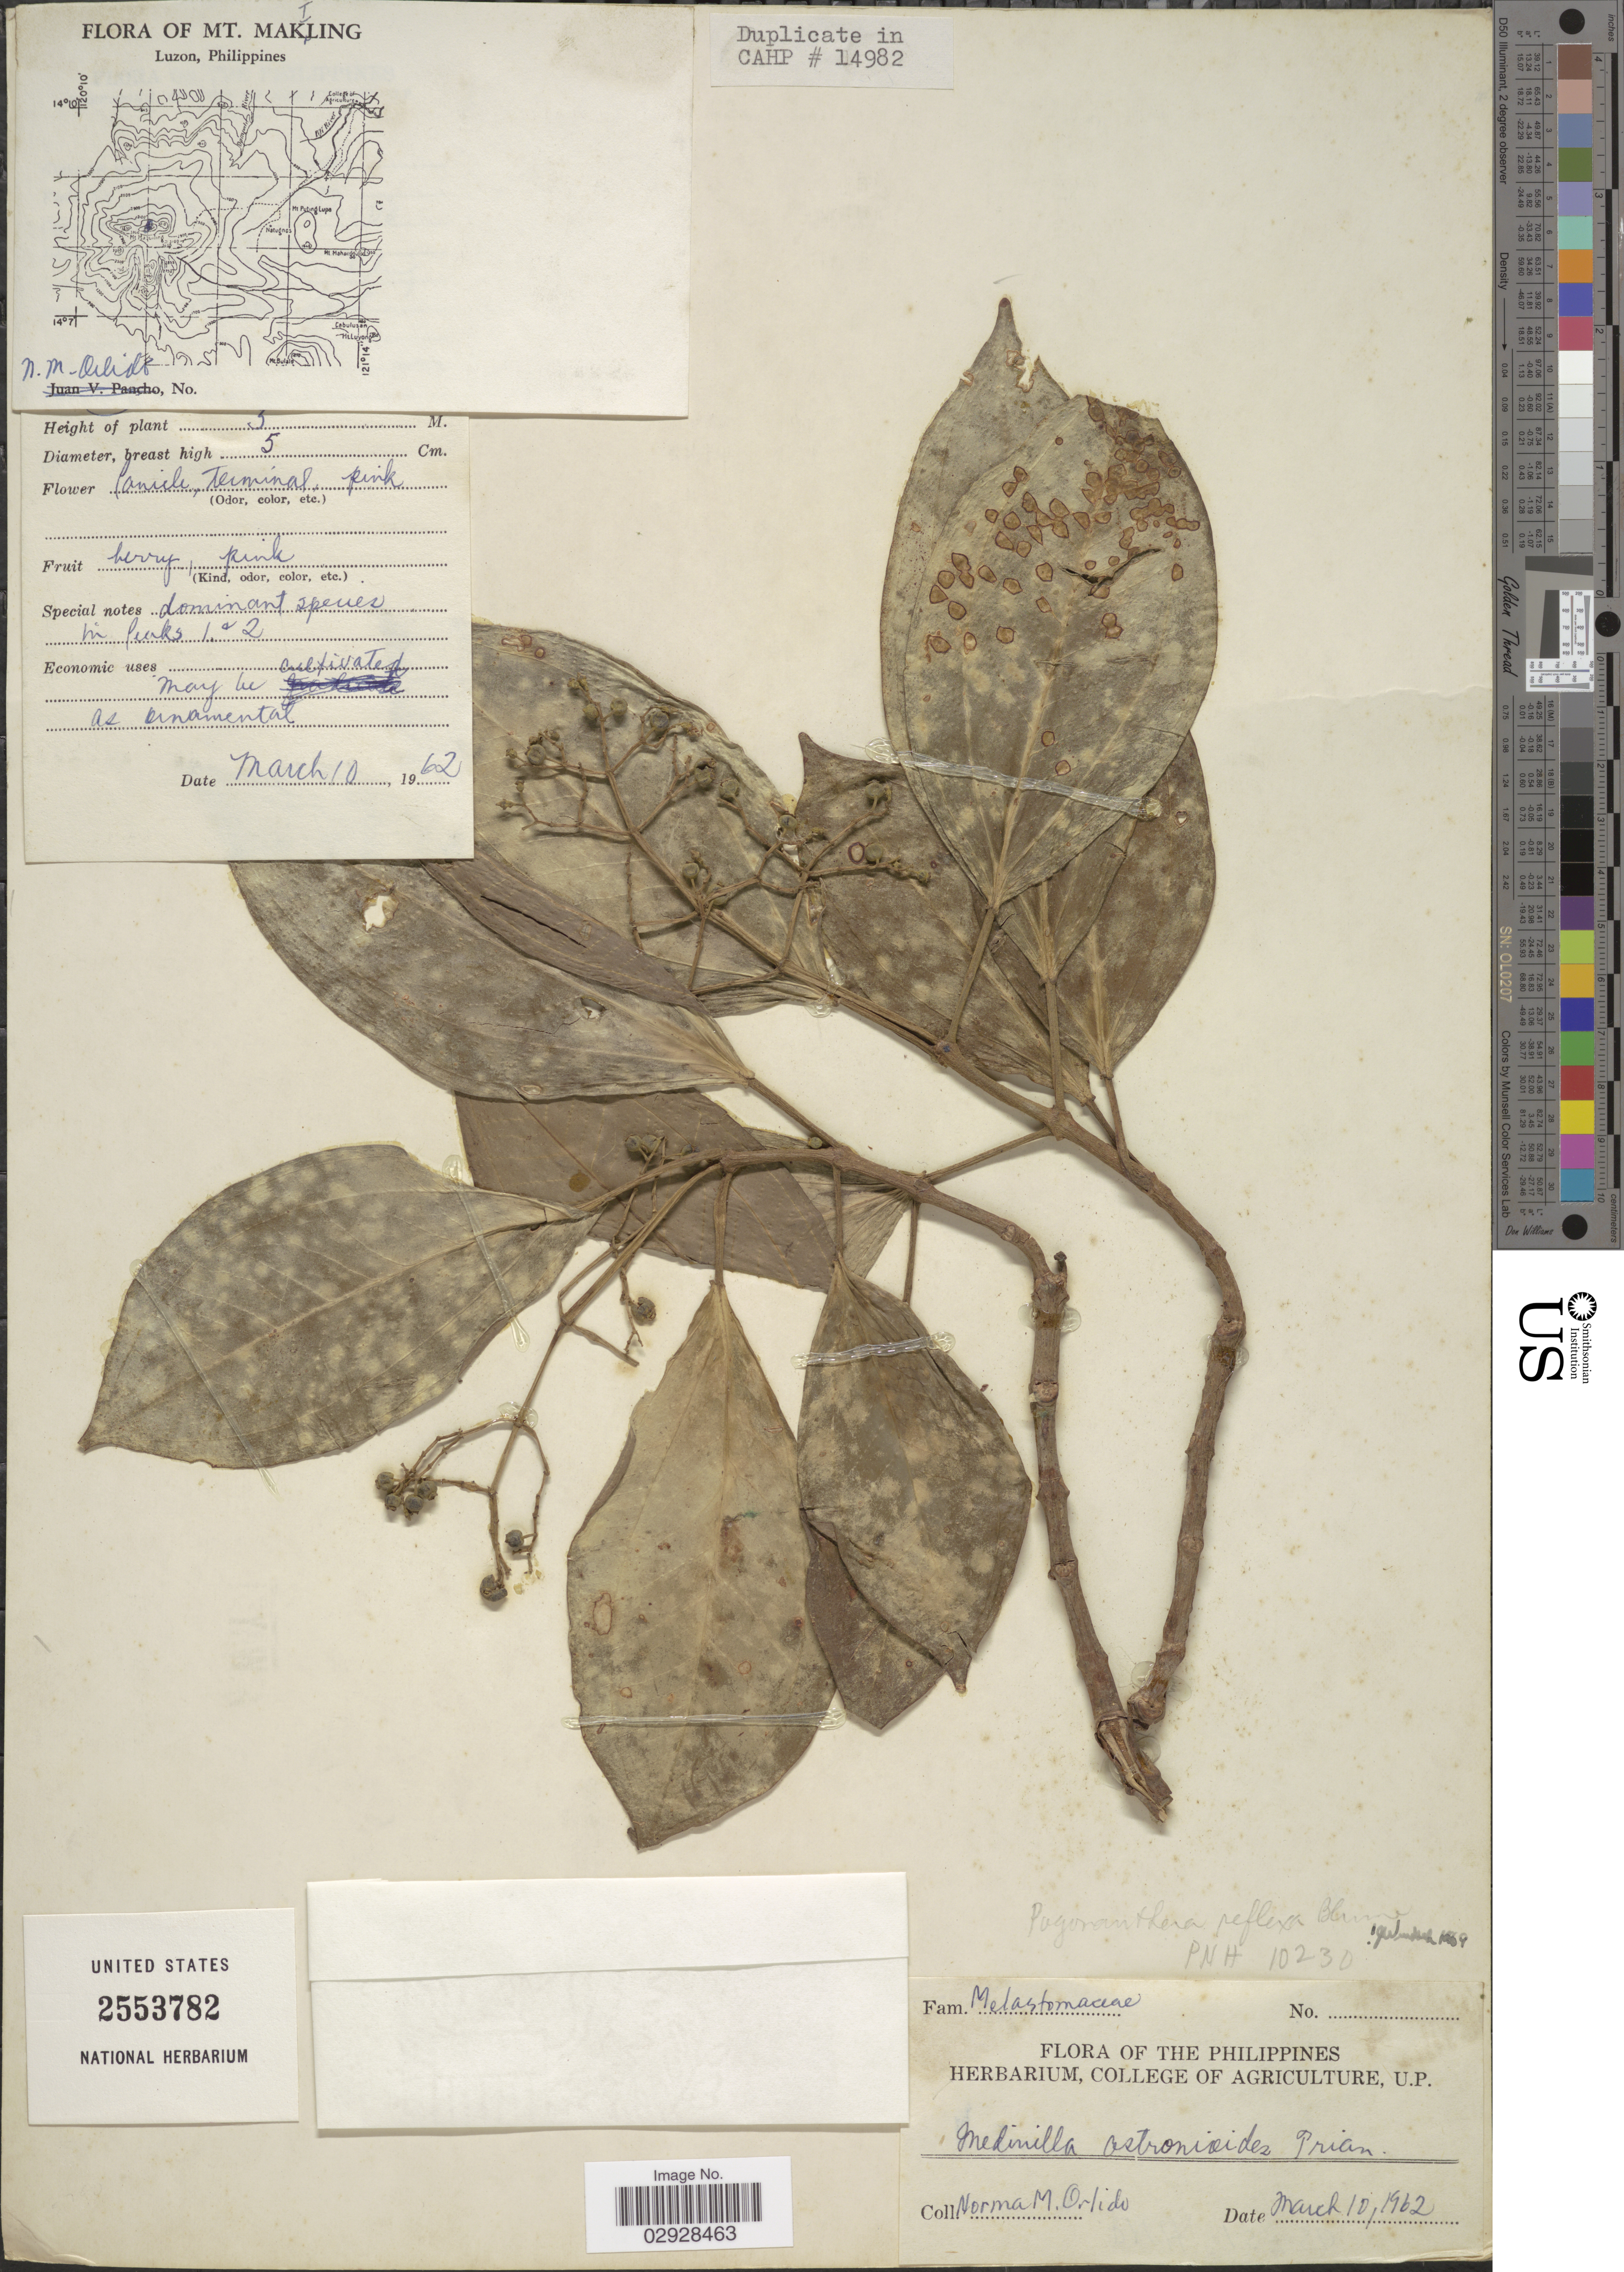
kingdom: Plantae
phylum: Tracheophyta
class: Magnoliopsida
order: Myrtales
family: Melastomataceae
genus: Pachycentria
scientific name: Pachycentria pulverulenta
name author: (Jack) Clausing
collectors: N. Orlido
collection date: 1962-03-10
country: Philippines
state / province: Calabarzon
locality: Mt. Makiling. Luzon.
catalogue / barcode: US 2553782